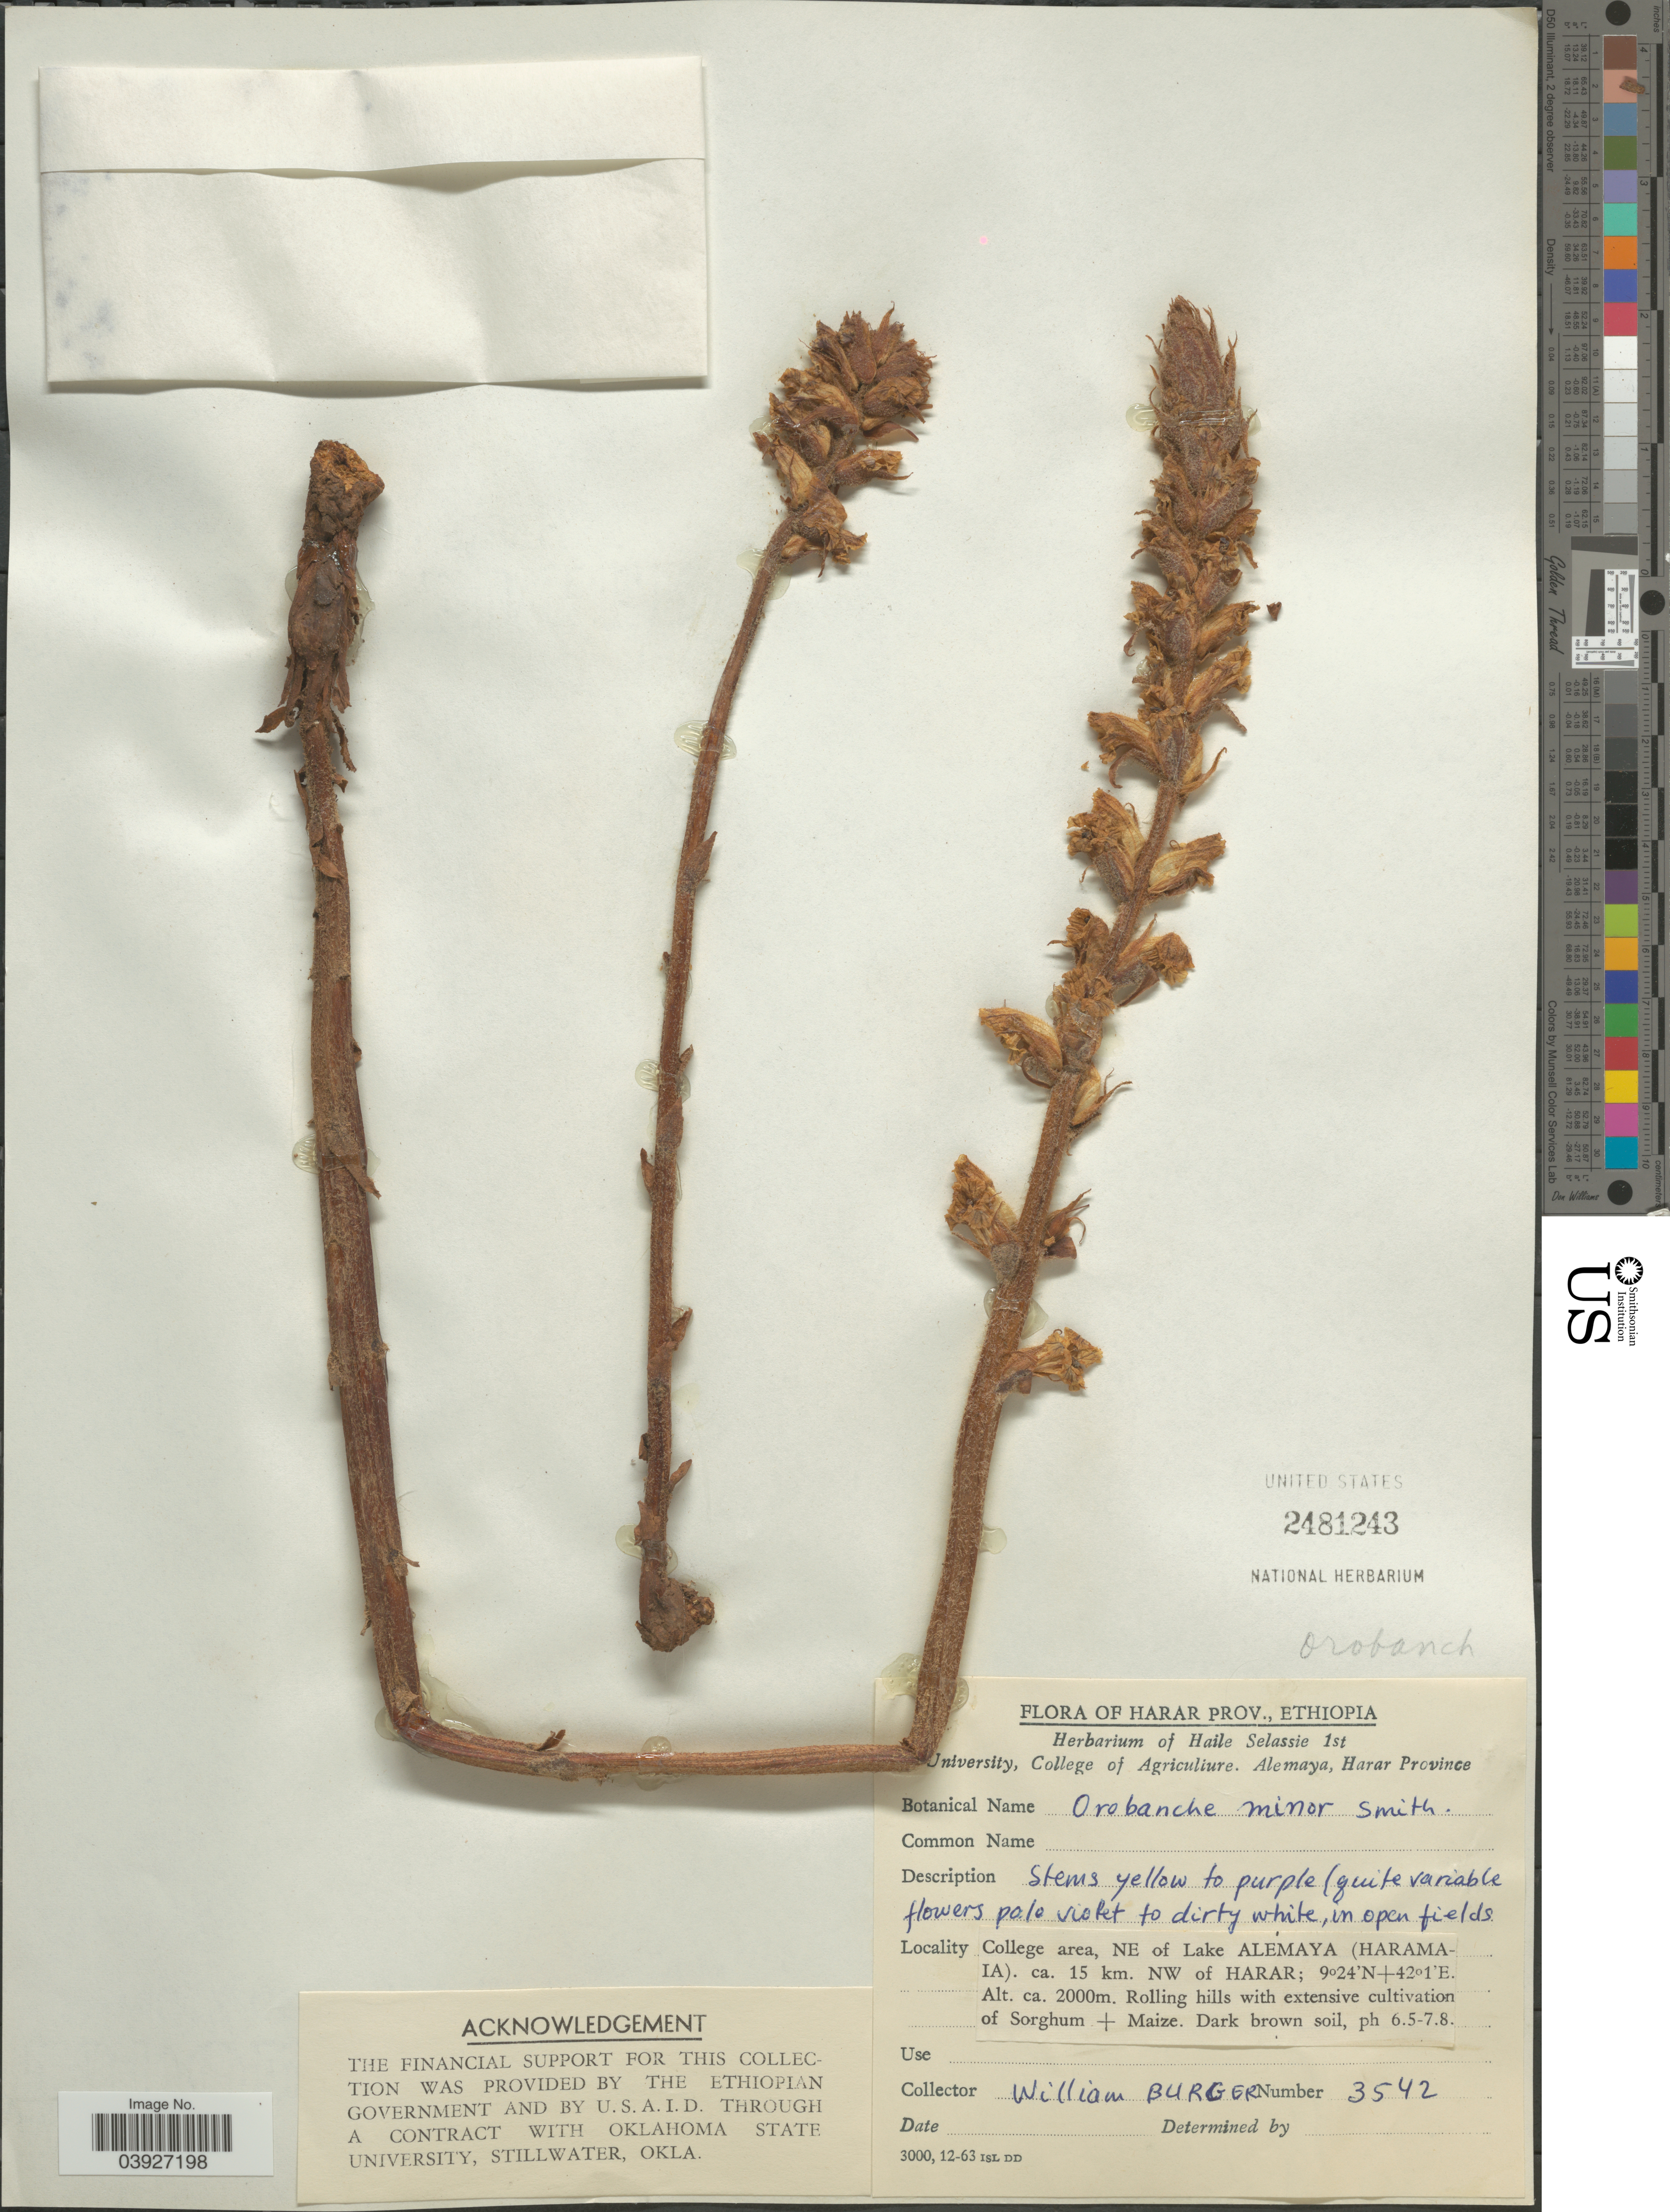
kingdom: Plantae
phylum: Tracheophyta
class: Magnoliopsida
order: Lamiales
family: Orobanchaceae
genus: Orobanche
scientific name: Orobanche minor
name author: Sm.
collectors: W. Burger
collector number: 3542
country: Ethiopia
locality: Harar Prov., College area, NE of Lake Alemaya (Harama-IA). ca. 15 km. NW of Harar.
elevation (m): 2000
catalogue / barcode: US 2481243